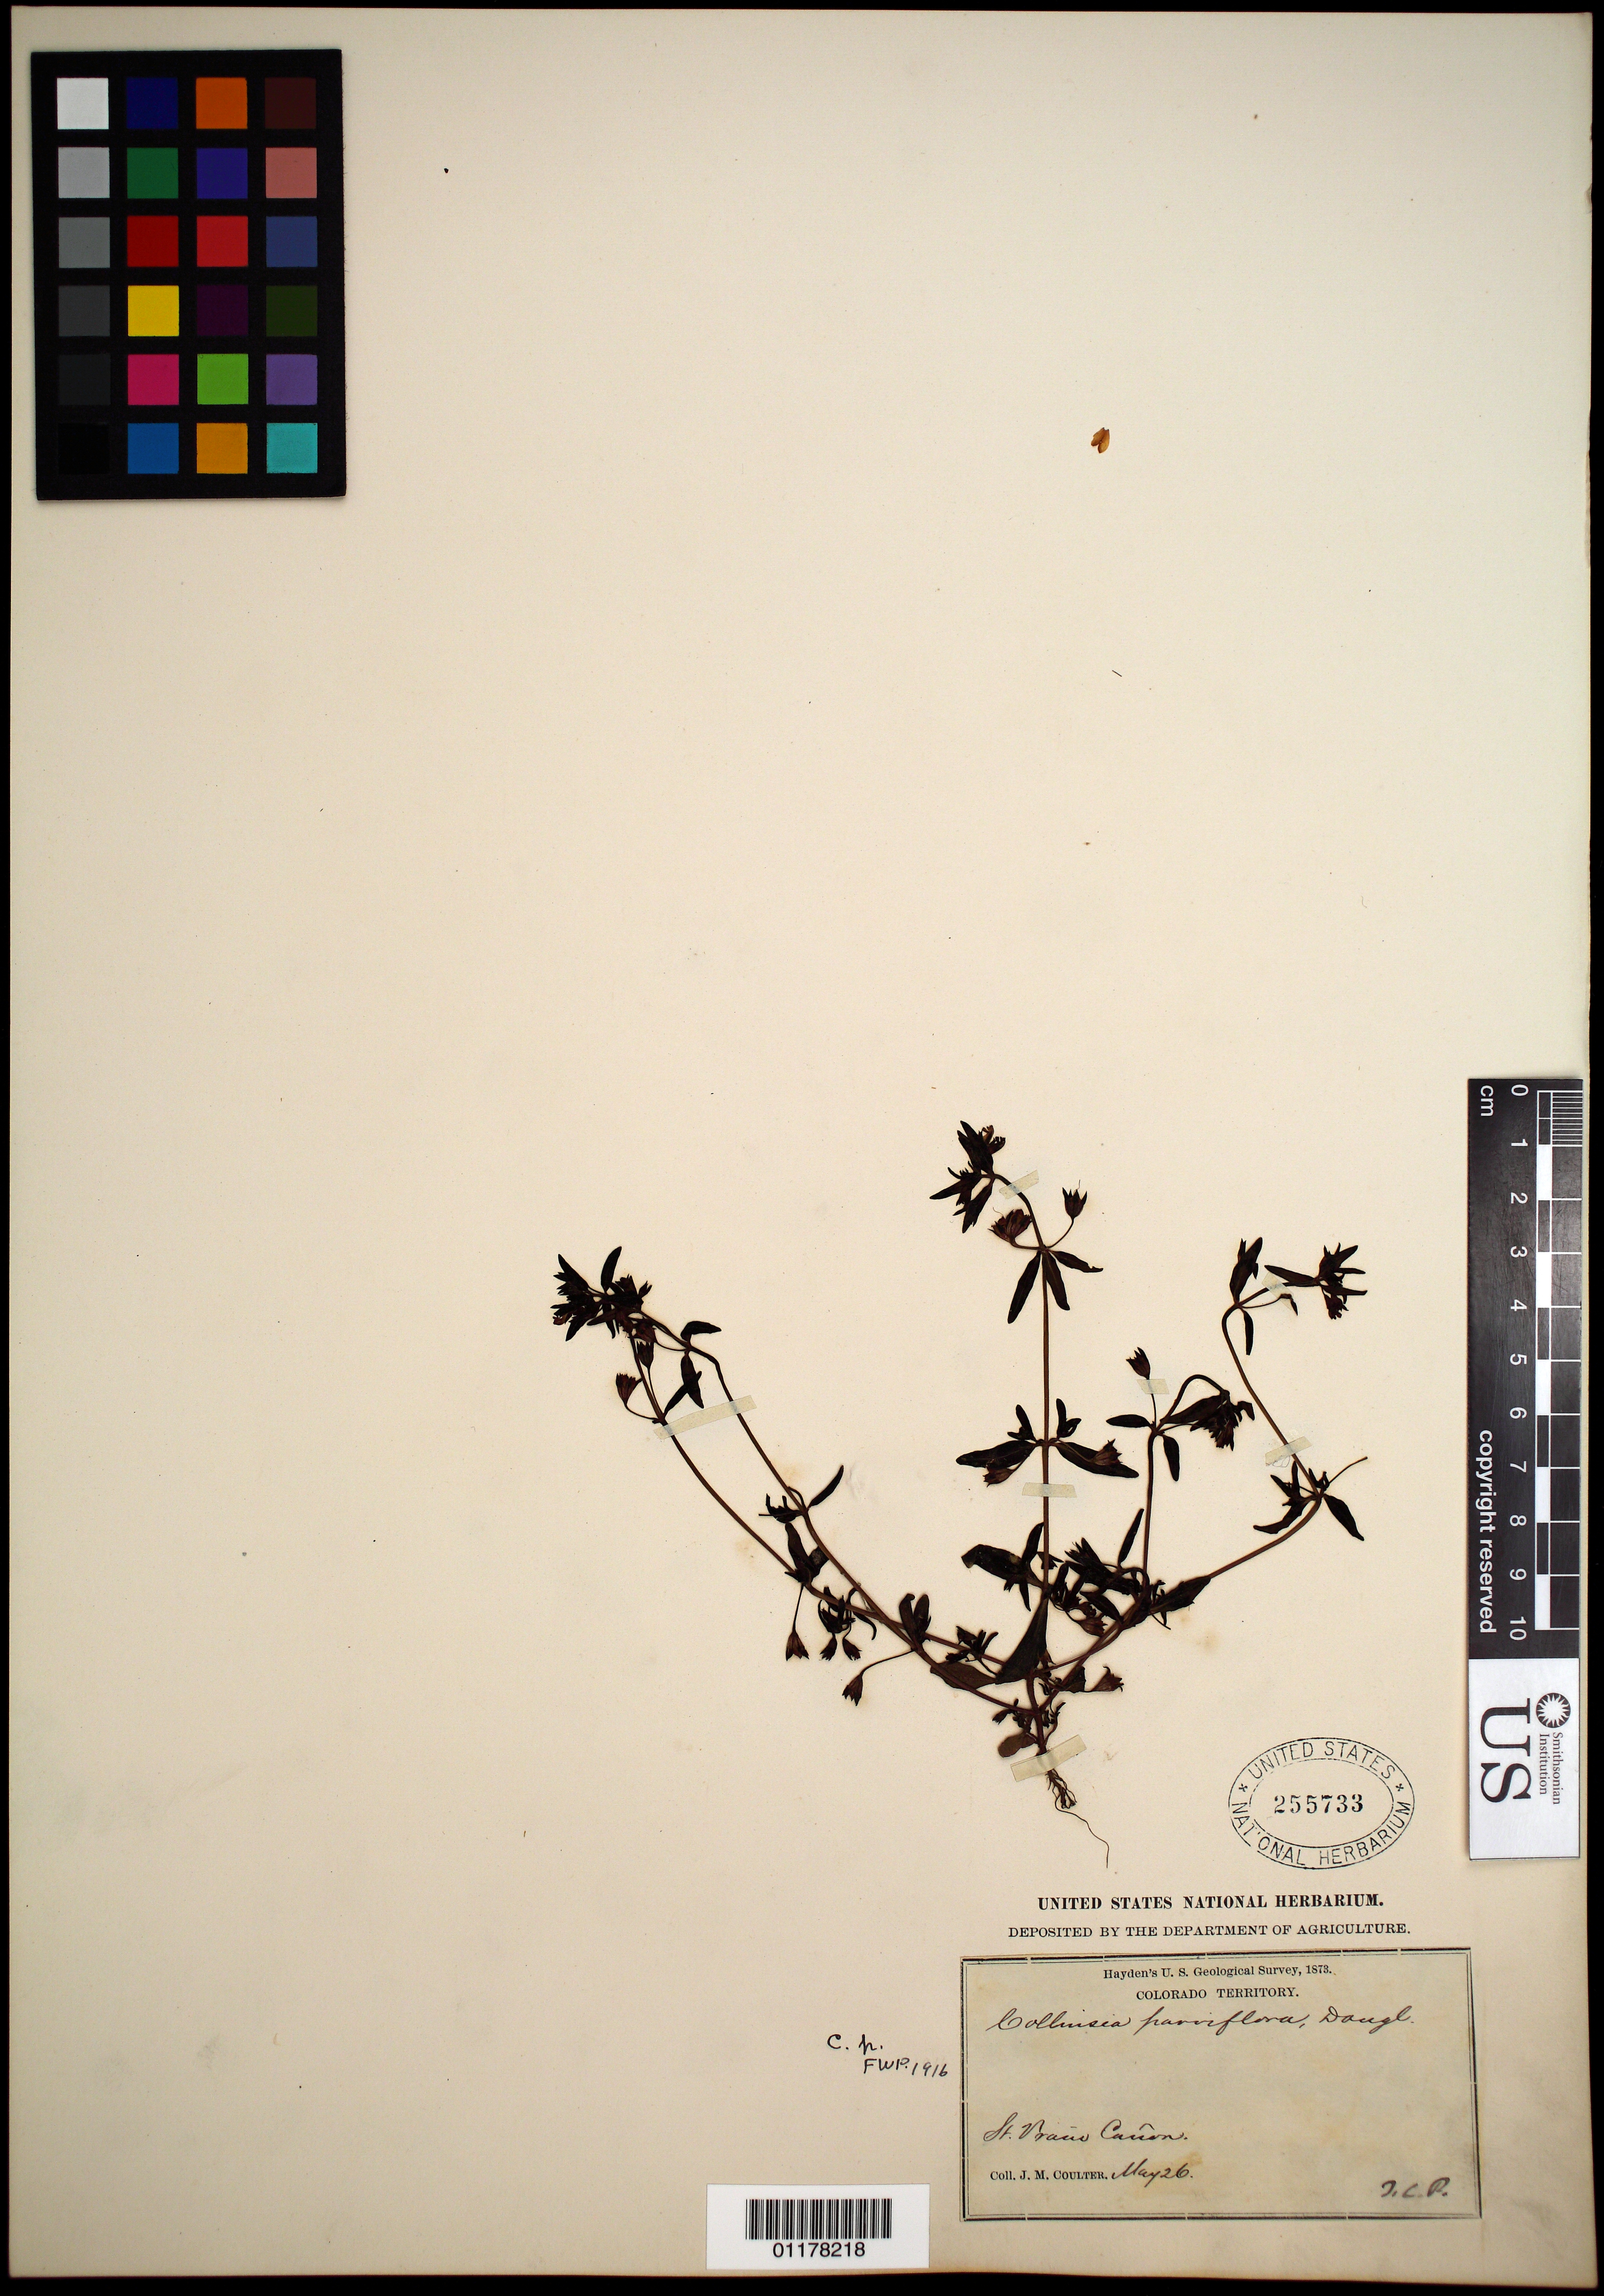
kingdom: Plantae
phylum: Tracheophyta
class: Magnoliopsida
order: Lamiales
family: Plantaginaceae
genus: Collinsia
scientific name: Collinsia parviflora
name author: Douglas ex Lindl.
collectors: J. M. Coulter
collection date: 1873-05-26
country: United States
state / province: Colorado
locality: St. Vrain Canyon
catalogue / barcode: US 255733